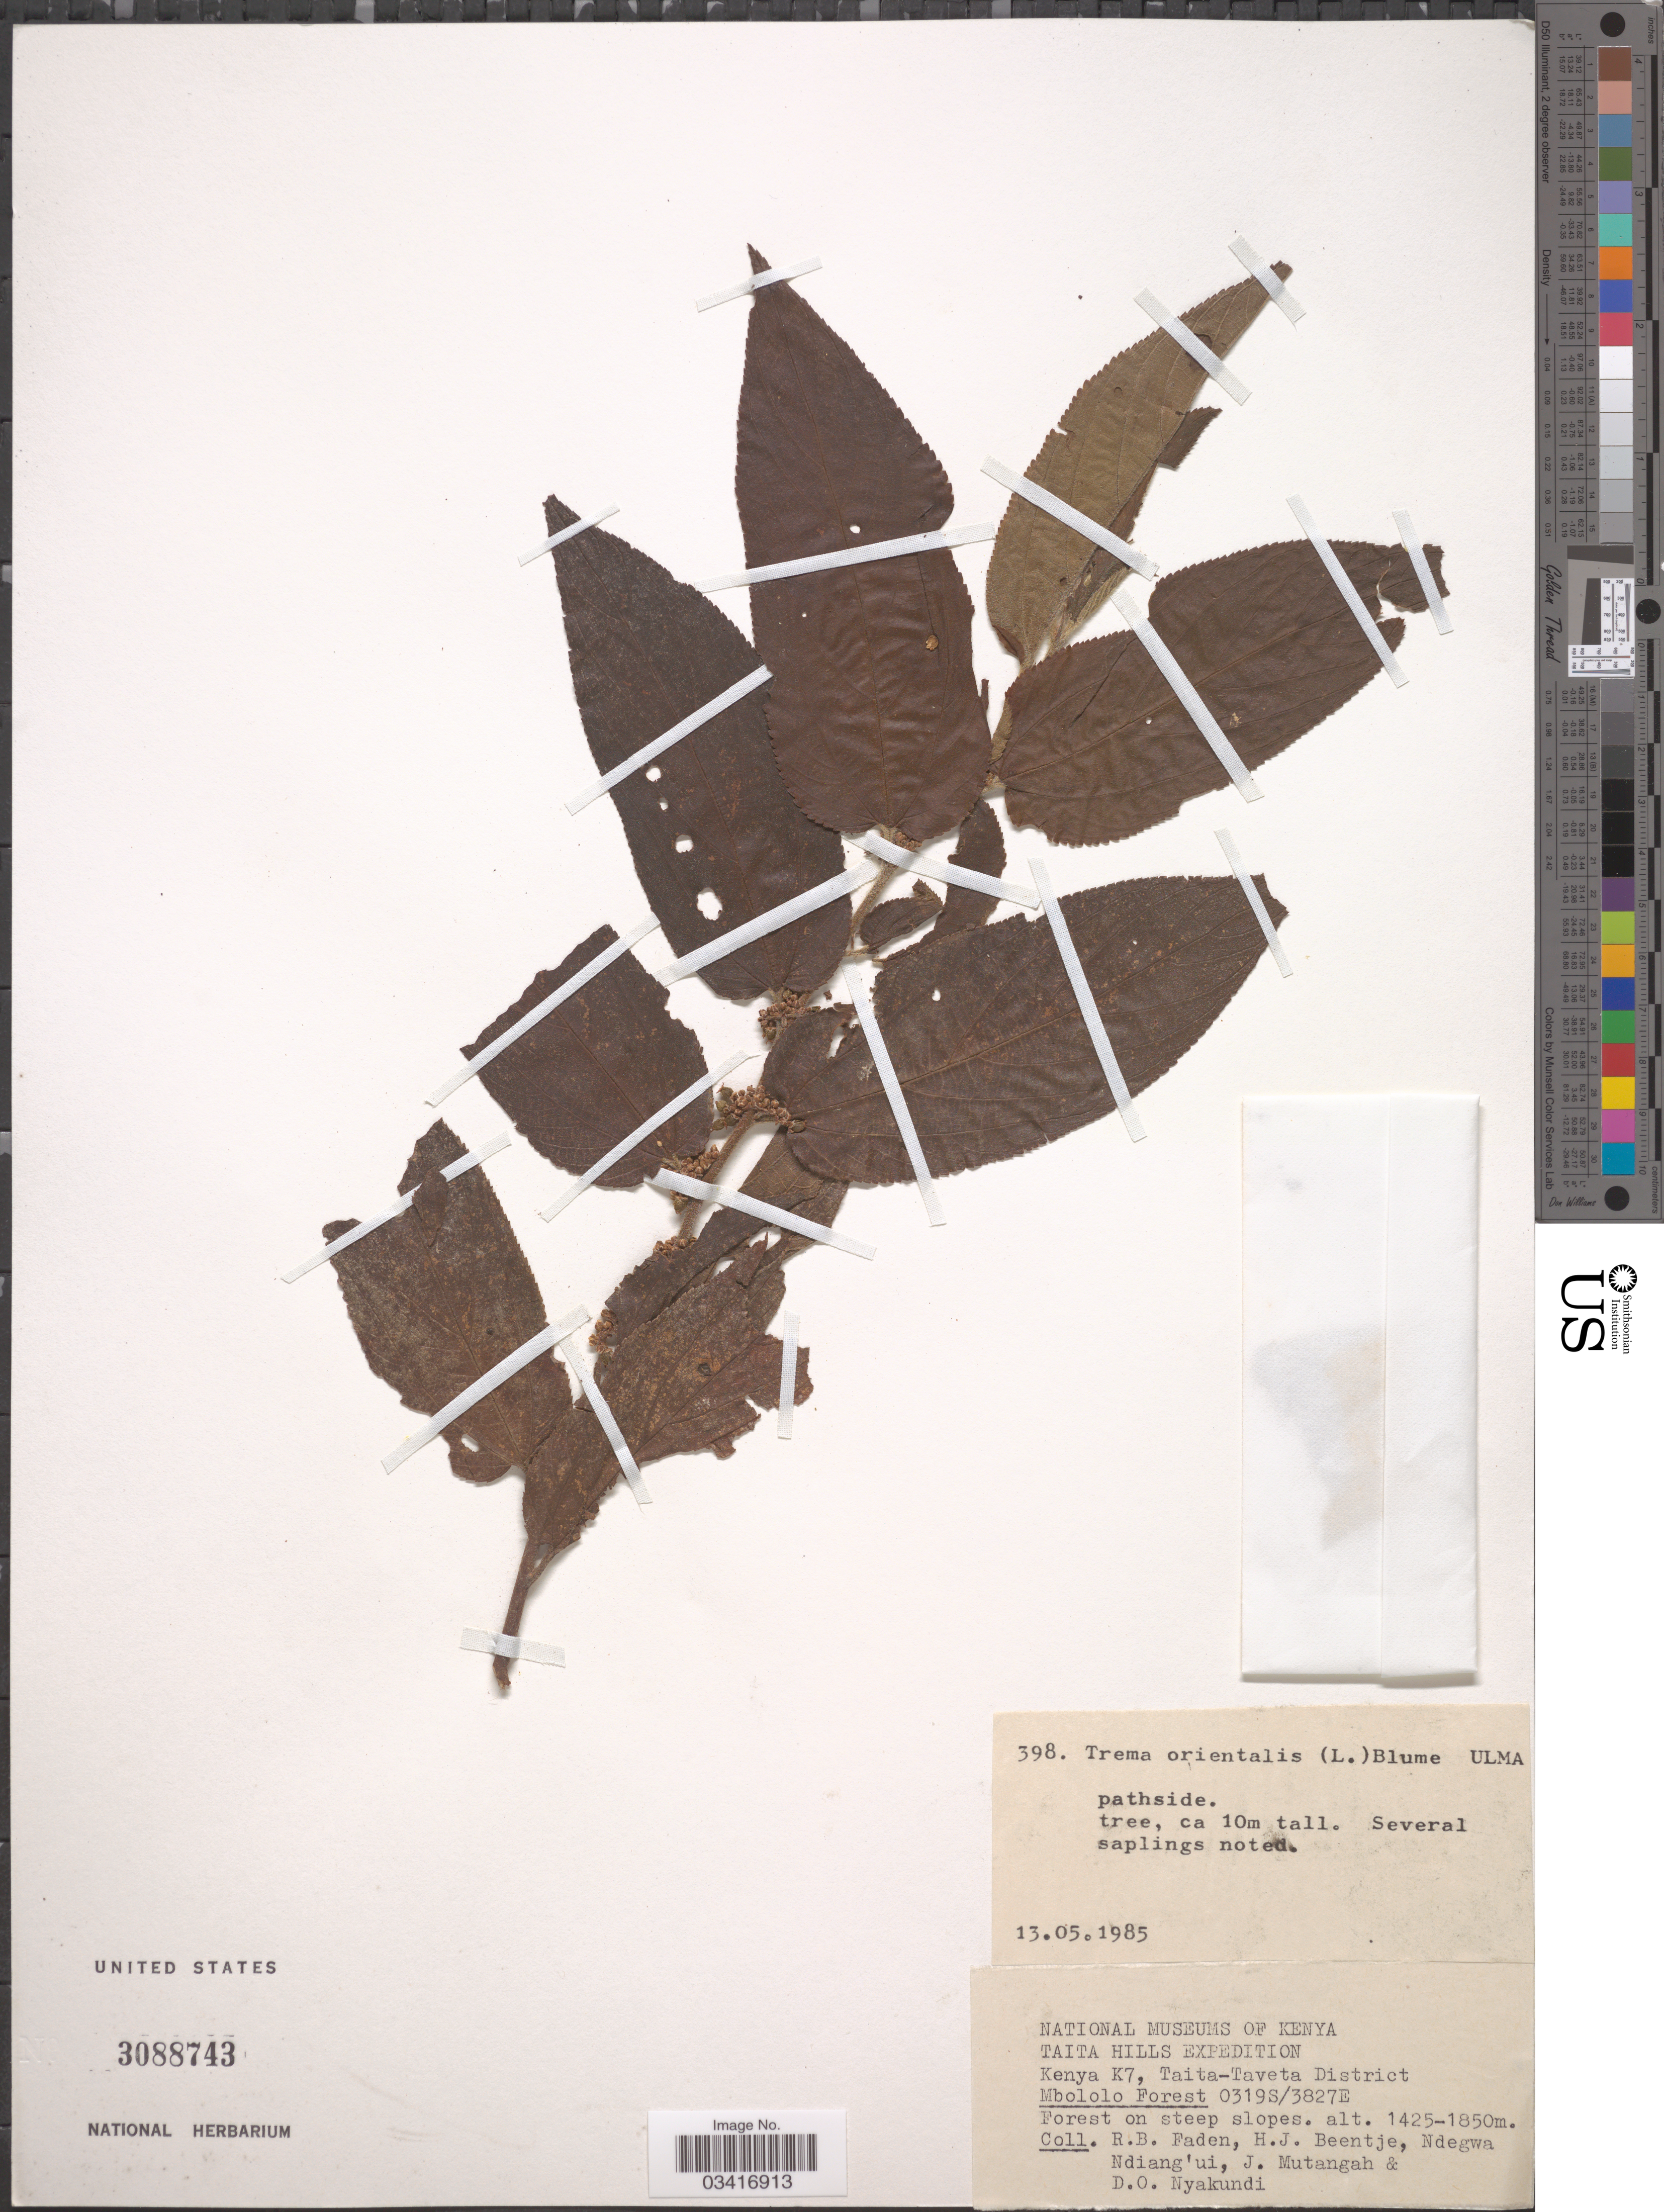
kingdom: Plantae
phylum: Tracheophyta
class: Magnoliopsida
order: Rosales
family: Cannabaceae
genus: Trema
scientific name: Trema orientale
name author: (L.) Blume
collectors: R. B. Faden, H. J. Beentje, Ndegwa Ndiang'ui, J. Mutangah & D. Nyakundi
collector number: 398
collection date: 1985-05-13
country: Kenya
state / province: Taita Taveta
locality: Taita Hills. K7, Taita-Taveta District. Mbololo Forest.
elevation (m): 1425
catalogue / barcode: US 3088743